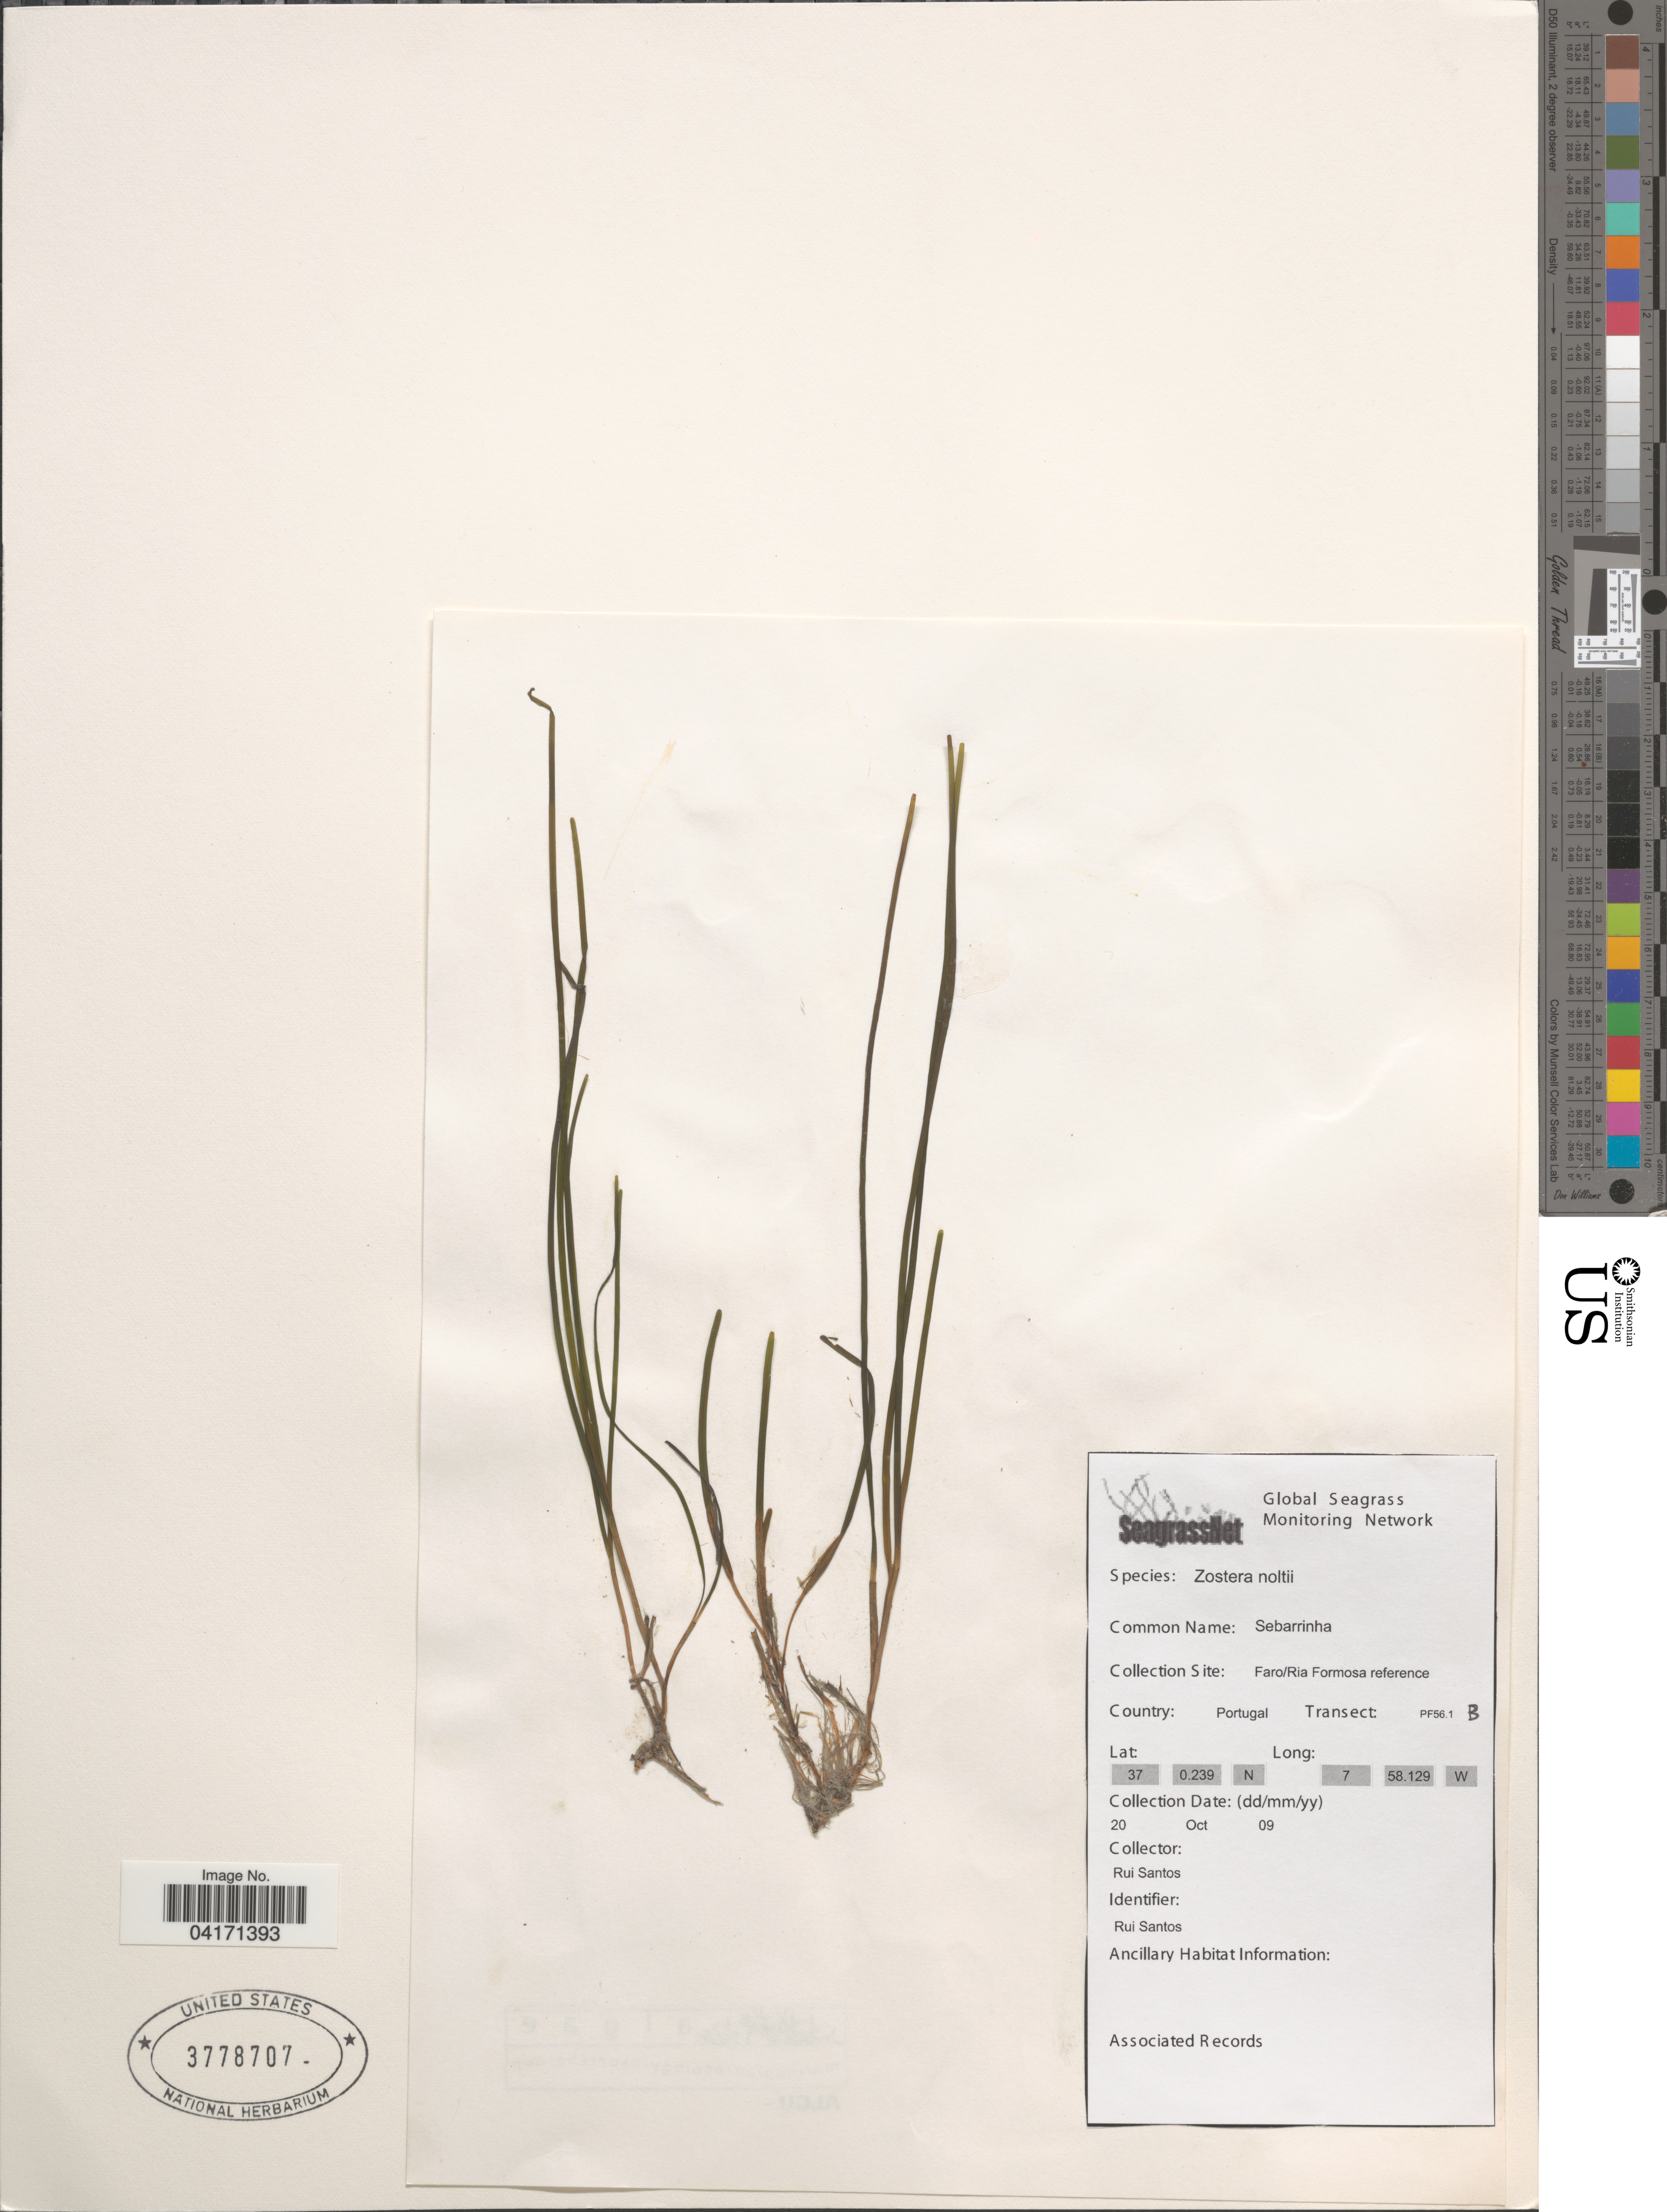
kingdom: Plantae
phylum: Tracheophyta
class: Liliopsida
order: Alismatales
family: Zosteraceae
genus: Zostera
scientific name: Zostera noltii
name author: Hornem.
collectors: R. Santos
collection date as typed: Transcribed d/m/y: 20/10/9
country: Portugal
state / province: Faro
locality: Ria Formosa reference. Transect: PF56.1 B.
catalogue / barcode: US 3778707